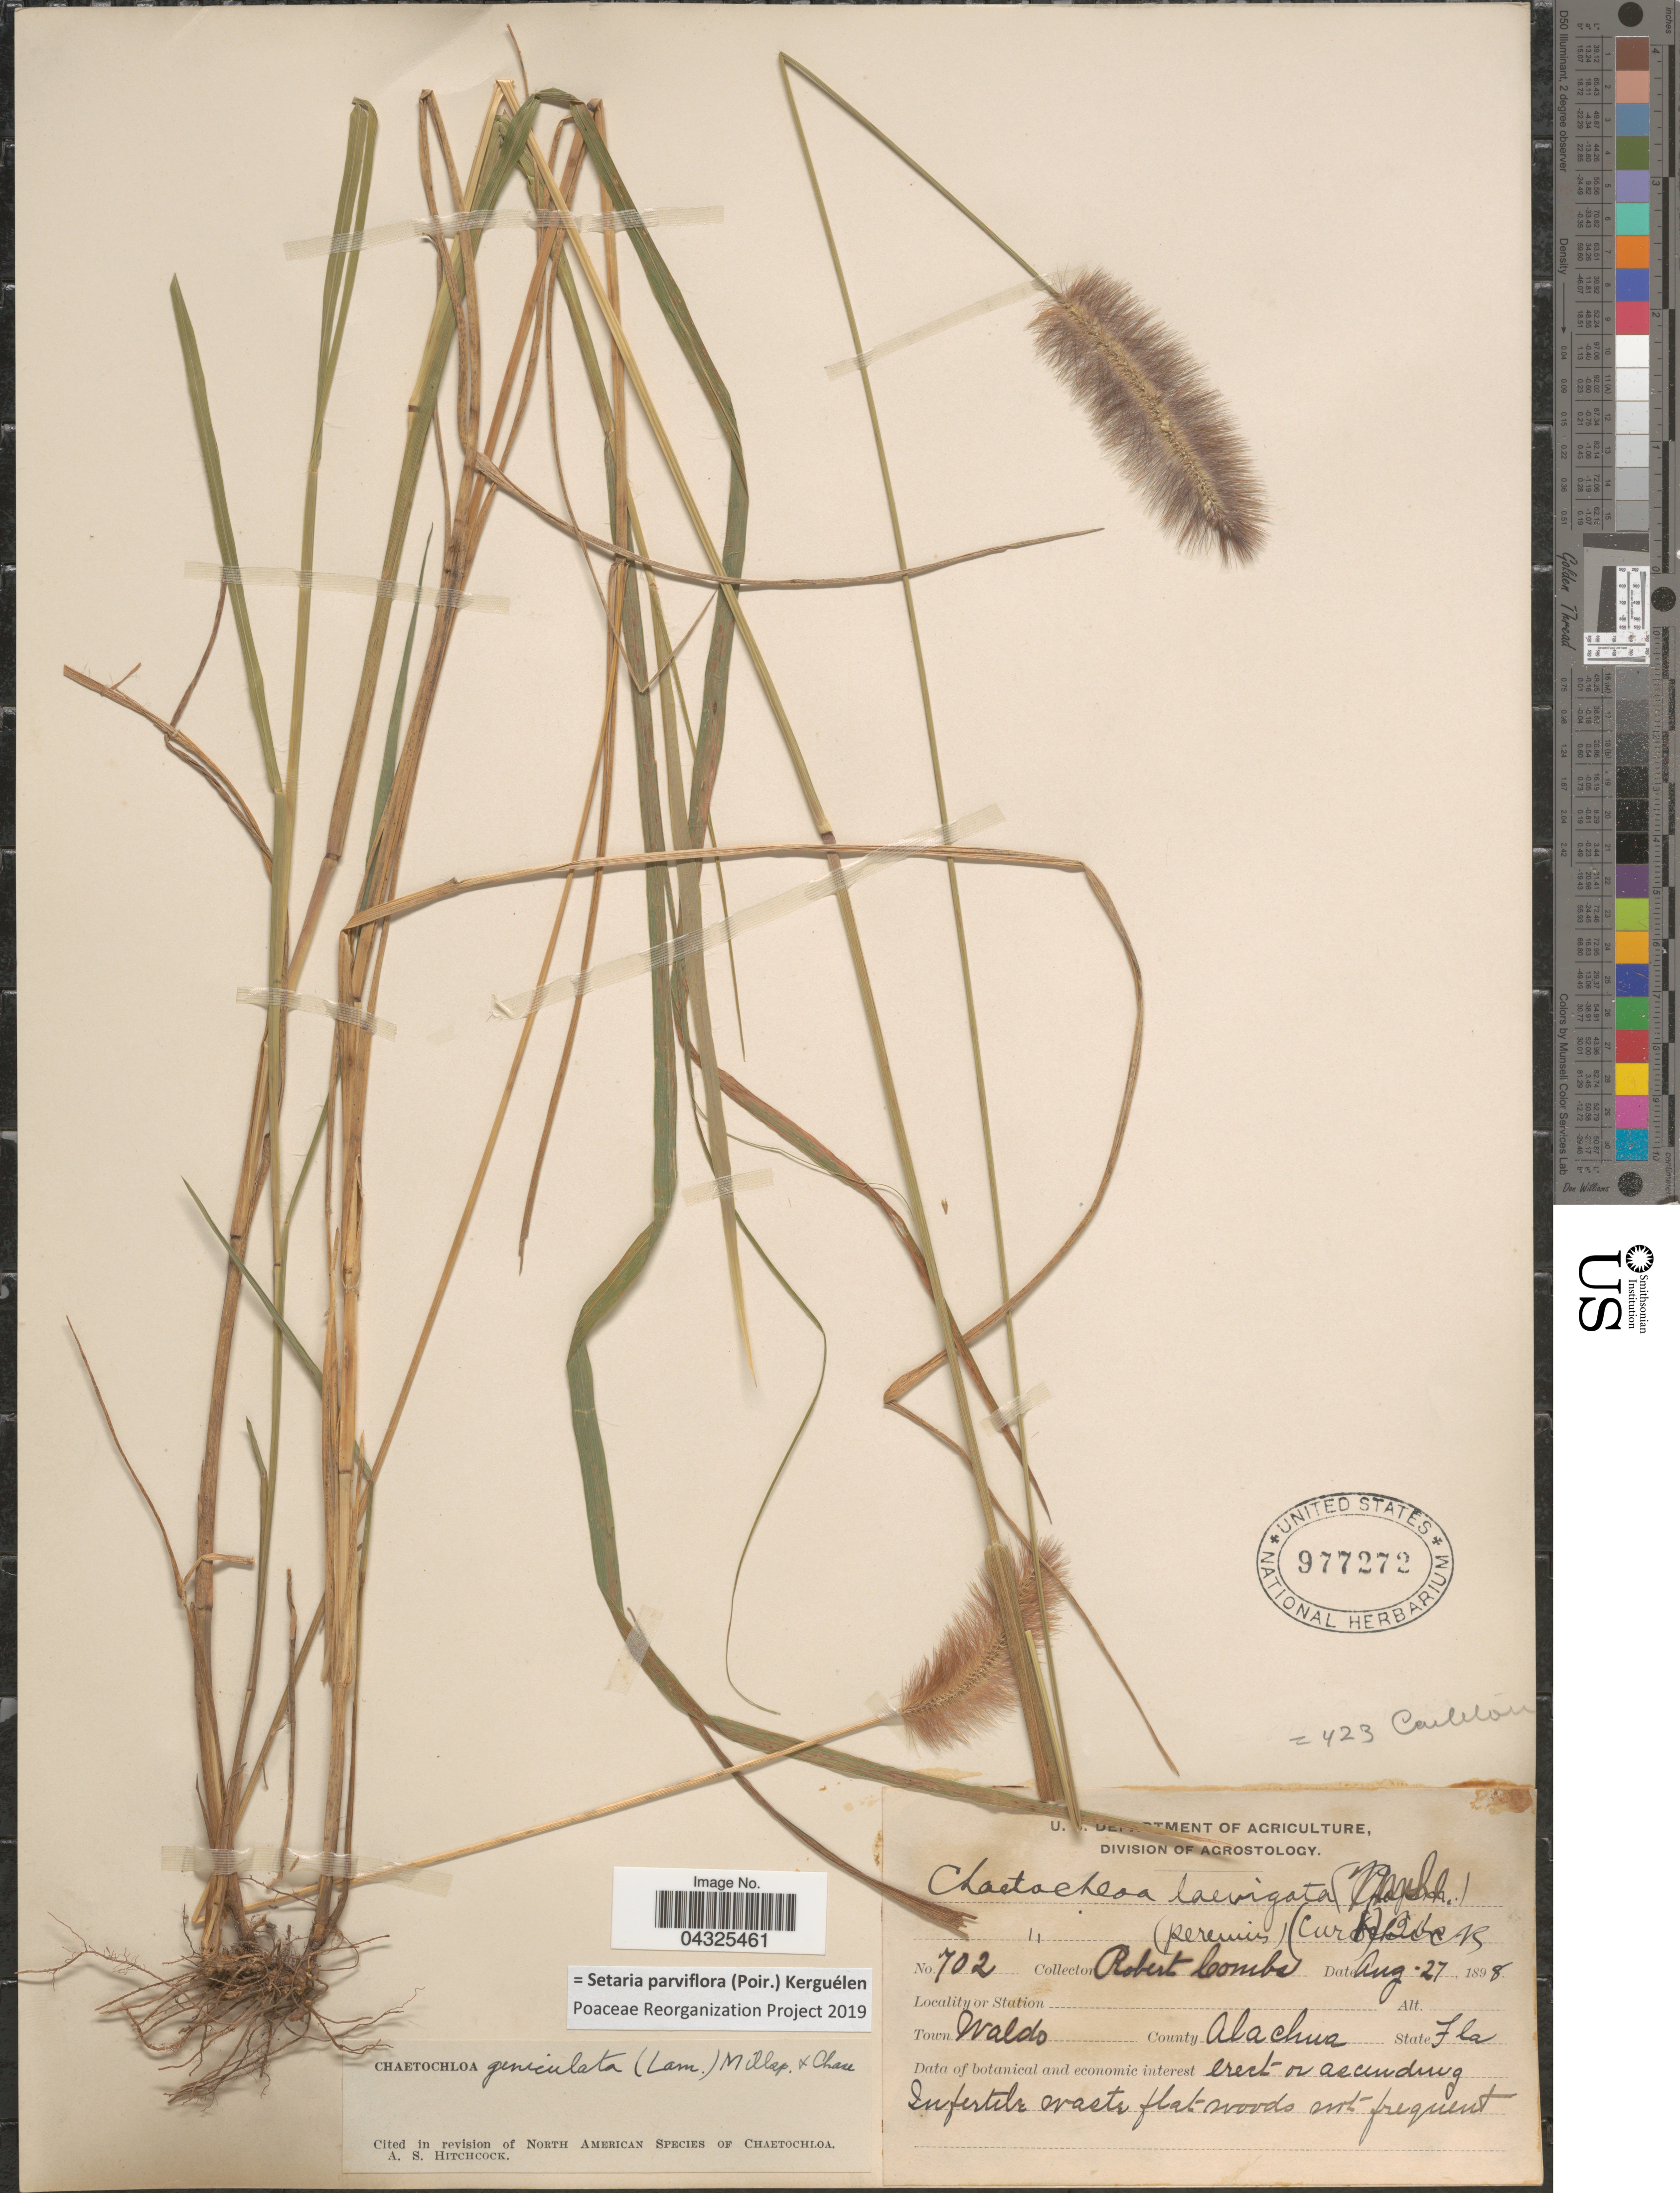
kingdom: Plantae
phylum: Tracheophyta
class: Liliopsida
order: Poales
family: Poaceae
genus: Setaria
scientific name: Setaria parviflora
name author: (Poir.) Kerguélen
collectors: R. Combs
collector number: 702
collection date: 1898-08-27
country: United States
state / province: Florida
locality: Town Waldo. County Alachua.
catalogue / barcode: US 977272